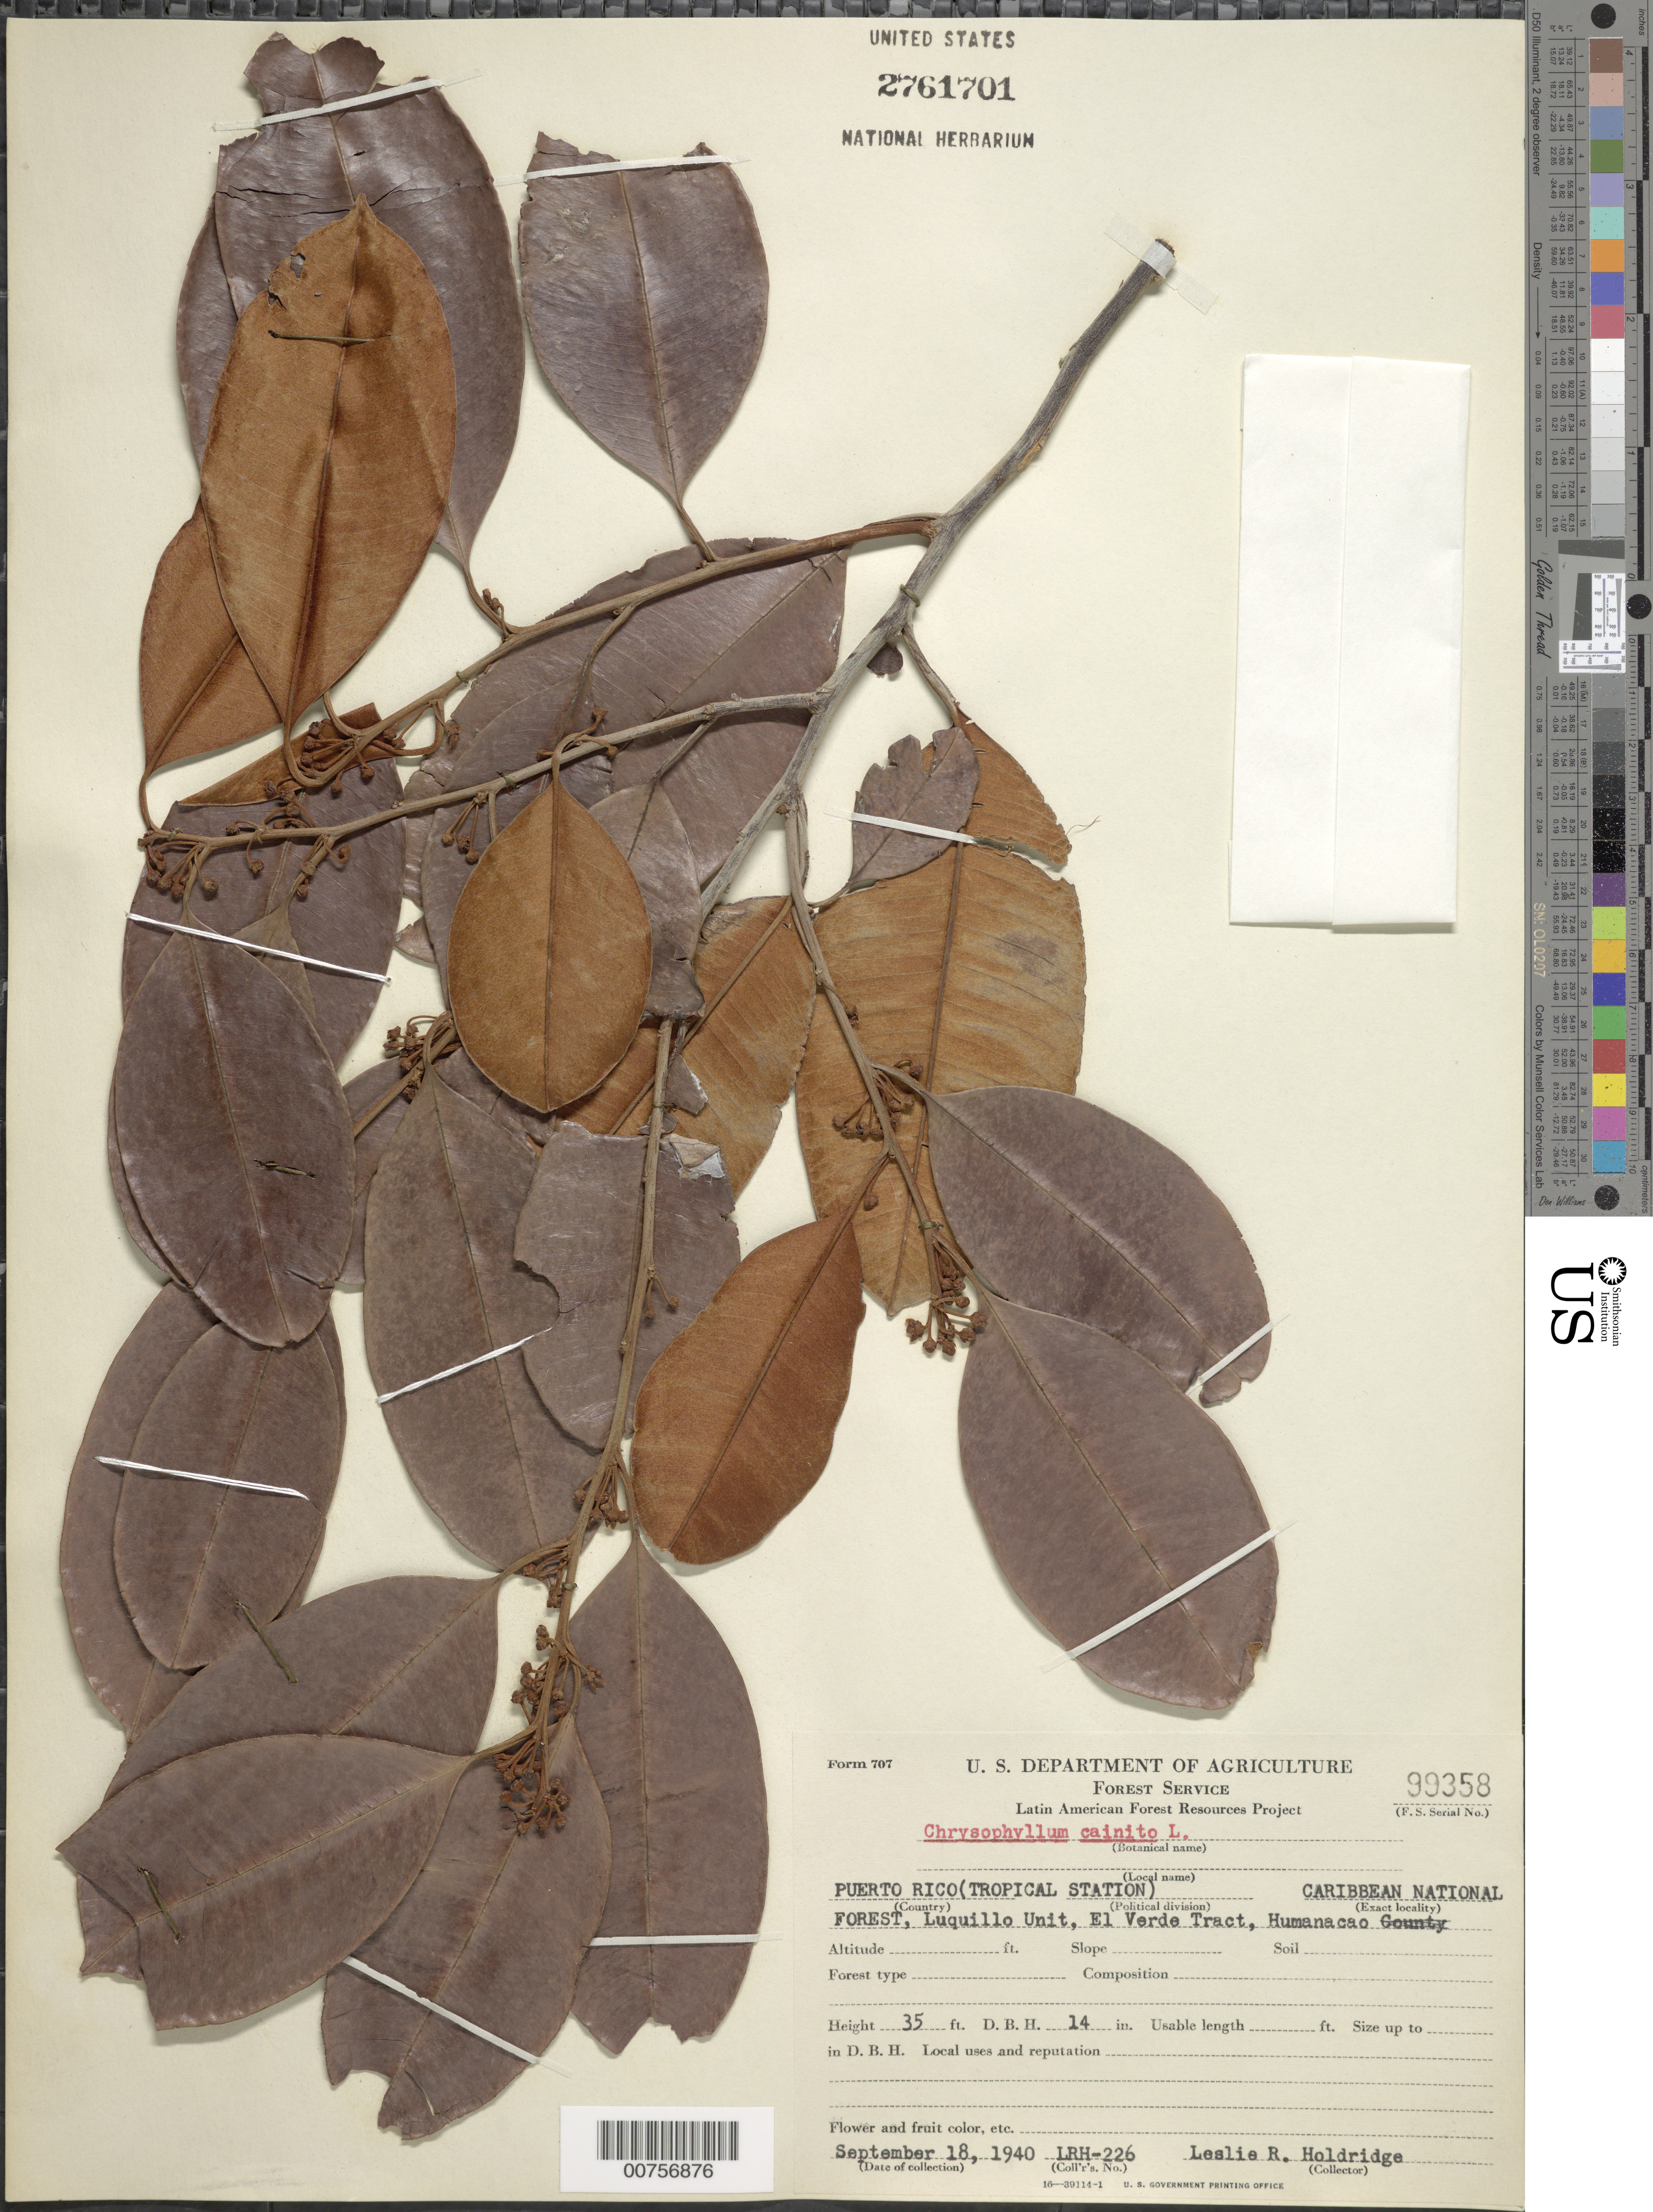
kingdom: Plantae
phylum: Tracheophyta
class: Magnoliopsida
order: Ericales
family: Sapotaceae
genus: Chrysophyllum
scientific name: Chrysophyllum cainito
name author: L.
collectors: L. Holdridge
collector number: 226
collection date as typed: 18 Sep 1940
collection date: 1940-09-18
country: Puerto Rico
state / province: Humacao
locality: Caribbean National Forest, Luquillo Unit, El Verde Tract, Humanacao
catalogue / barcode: US 2761701